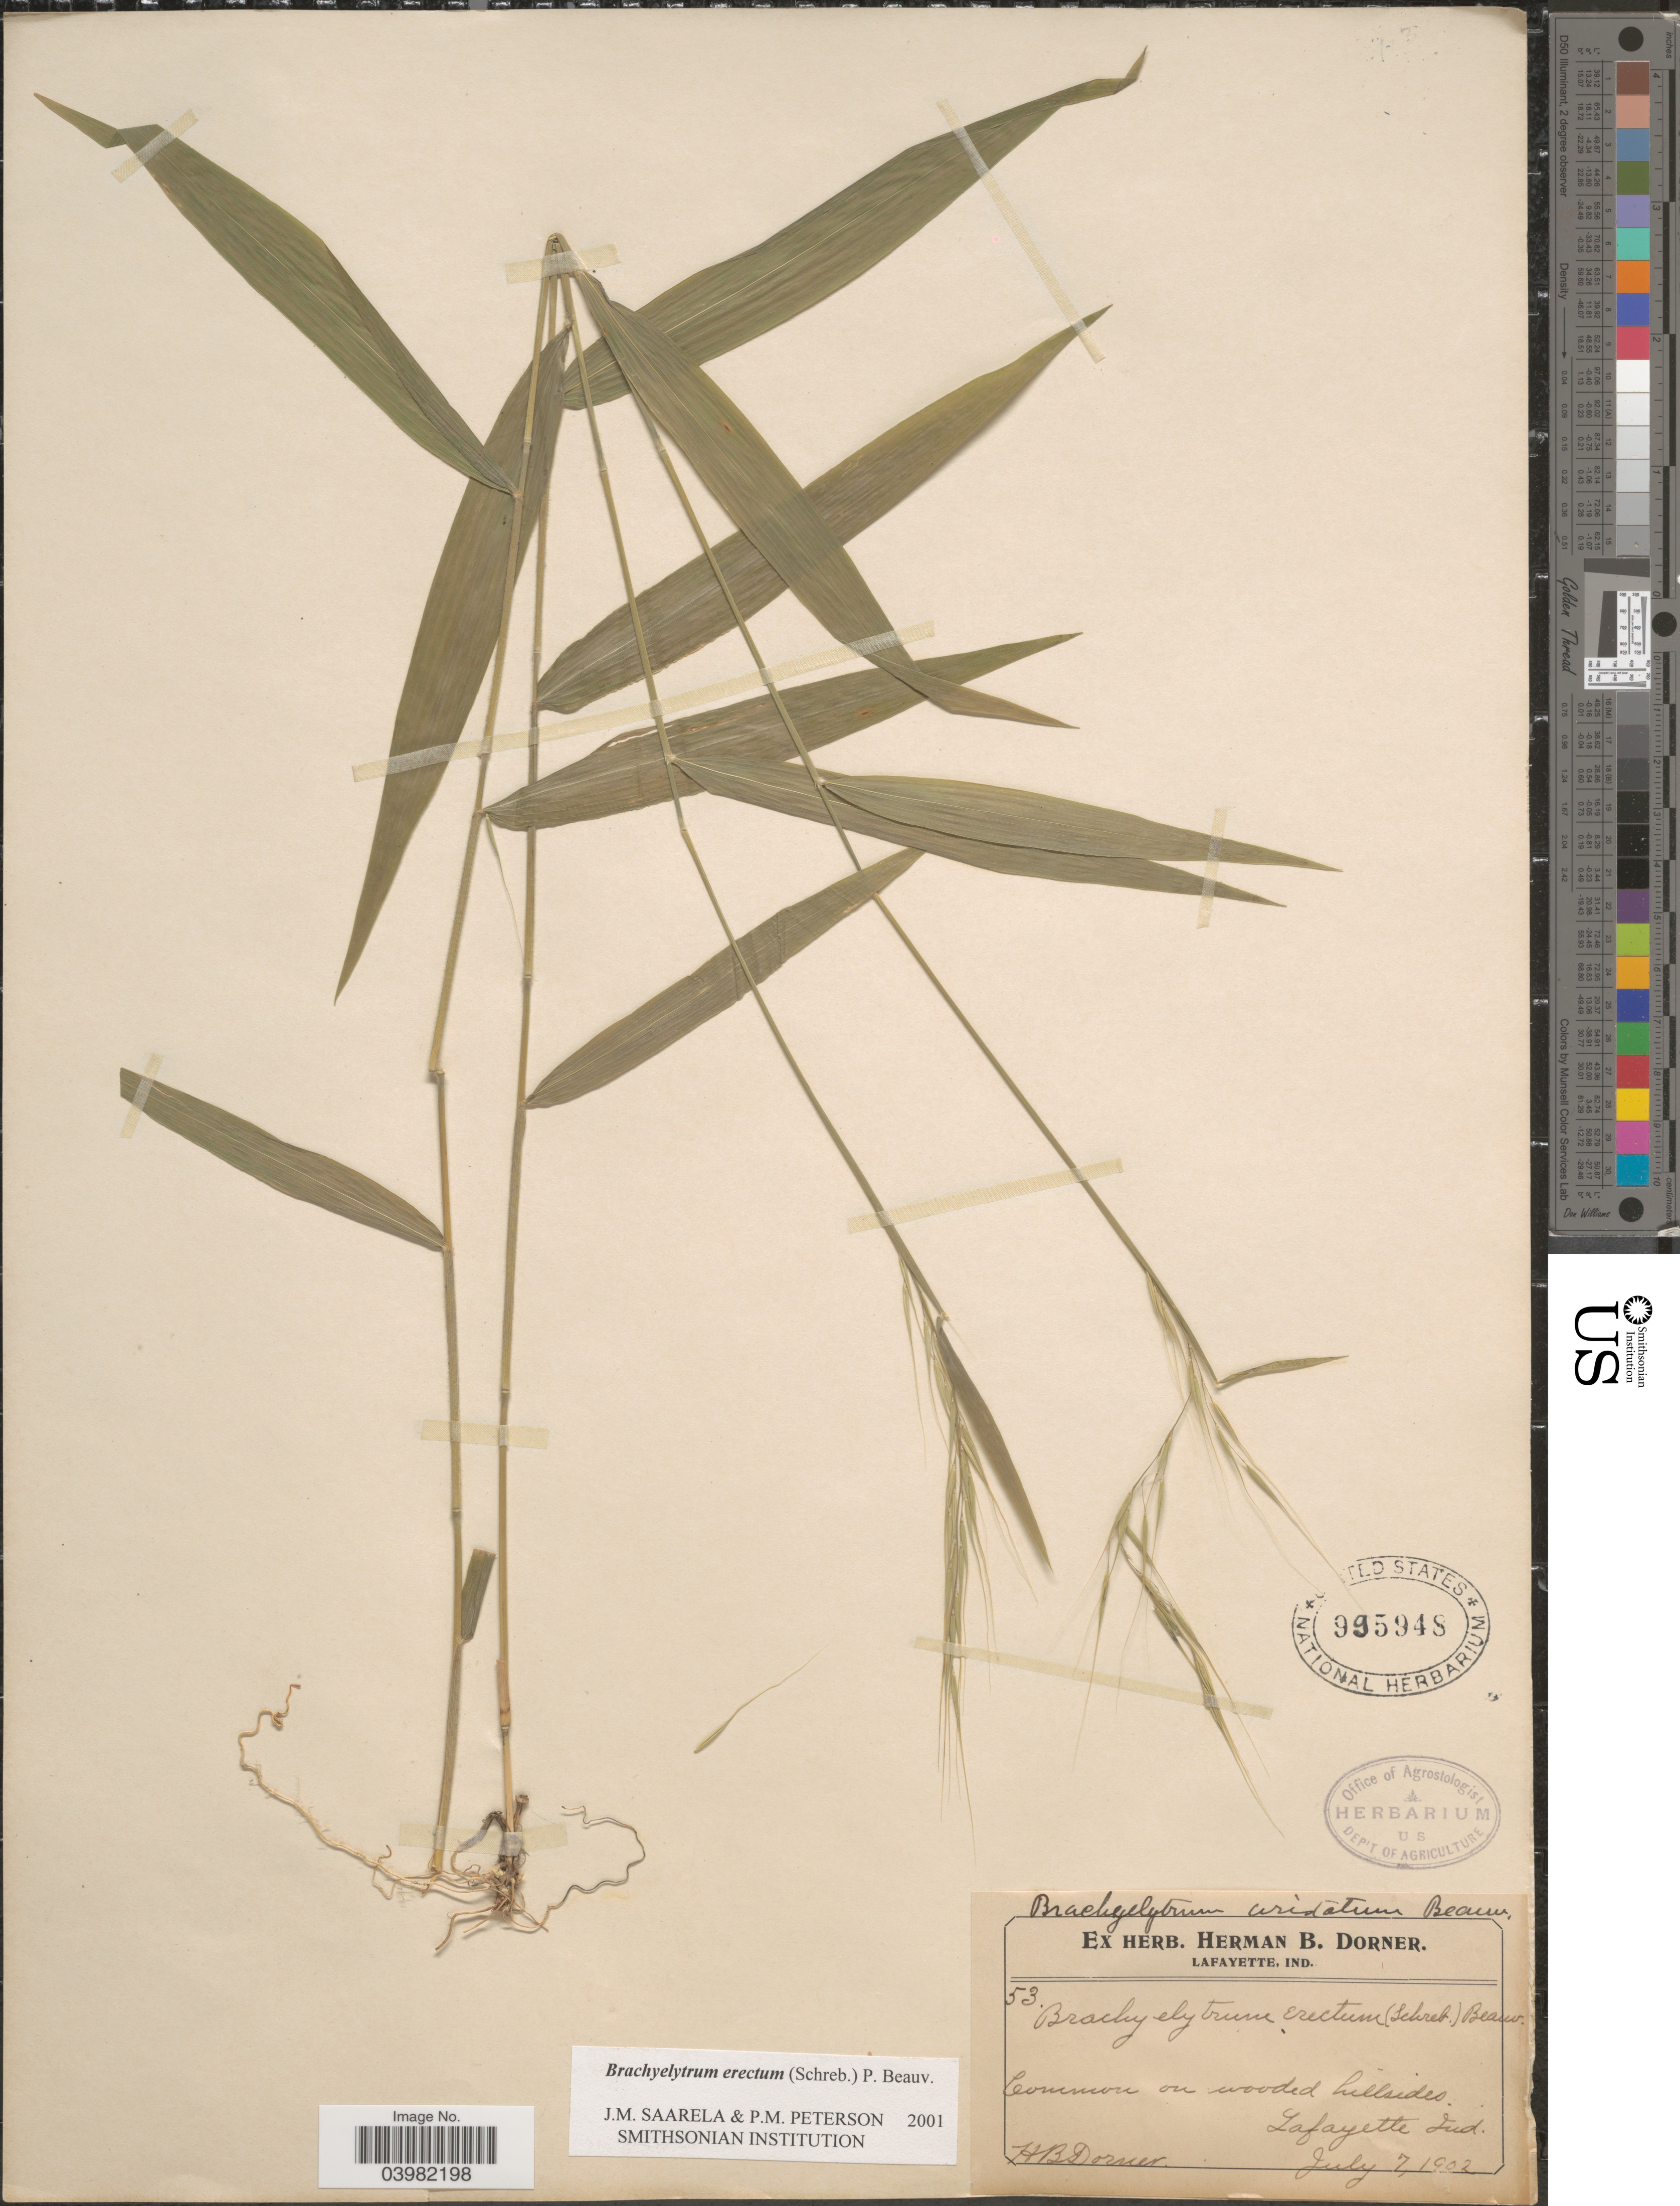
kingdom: Plantae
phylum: Tracheophyta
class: Liliopsida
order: Poales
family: Poaceae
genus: Brachyelytrum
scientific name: Brachyelytrum erectum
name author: (Schreb.) P. Beauv.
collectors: H. Dorner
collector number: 53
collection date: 1902-07-07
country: United States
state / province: Indiana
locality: Lafayette.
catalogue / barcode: US 995948